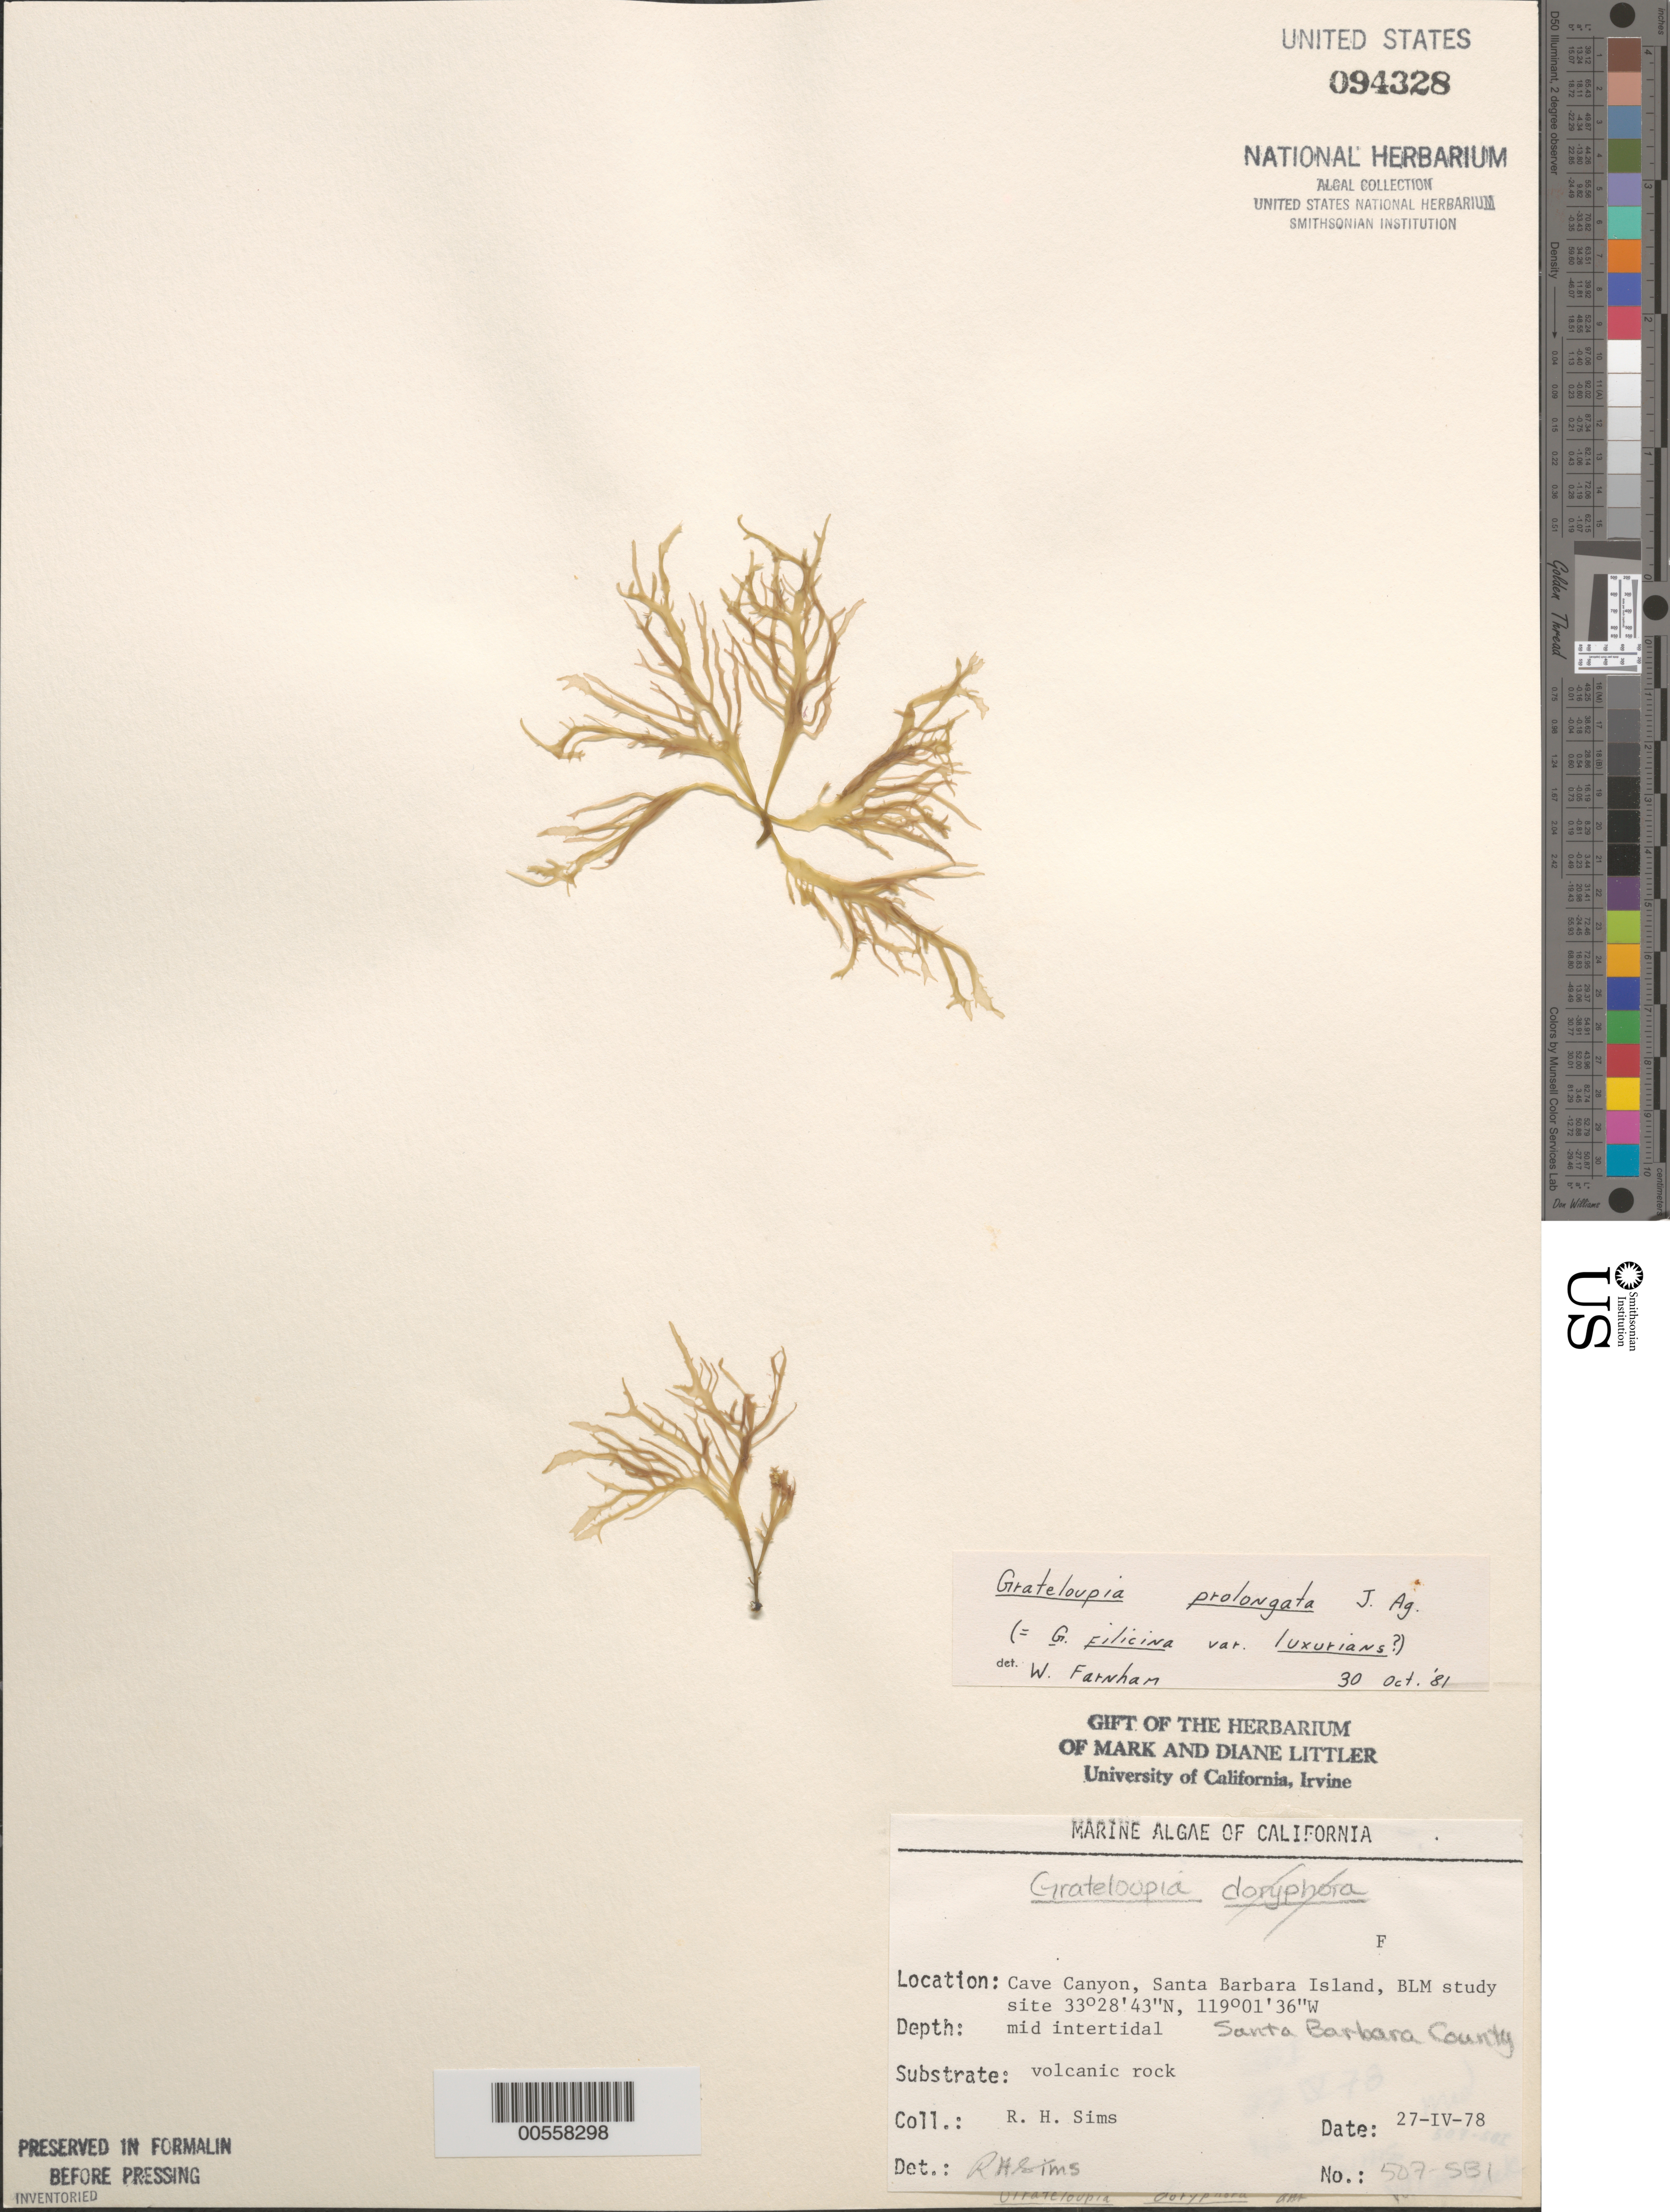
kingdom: Plantae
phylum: Rhodophyta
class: Florideophyceae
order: Halymeniales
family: Halymeniaceae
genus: Grateloupia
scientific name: Grateloupia prolongata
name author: J. Agardh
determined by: Farnham, W. F.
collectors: R. H. Sims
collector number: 507-SBI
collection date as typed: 27 Apr 1978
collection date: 1978-04-27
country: United States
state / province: California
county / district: Santa Barbara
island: Santa Barbara Island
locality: Cave Canyon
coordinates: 33 28' 43" N, 119 01' 36" W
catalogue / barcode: US 94328